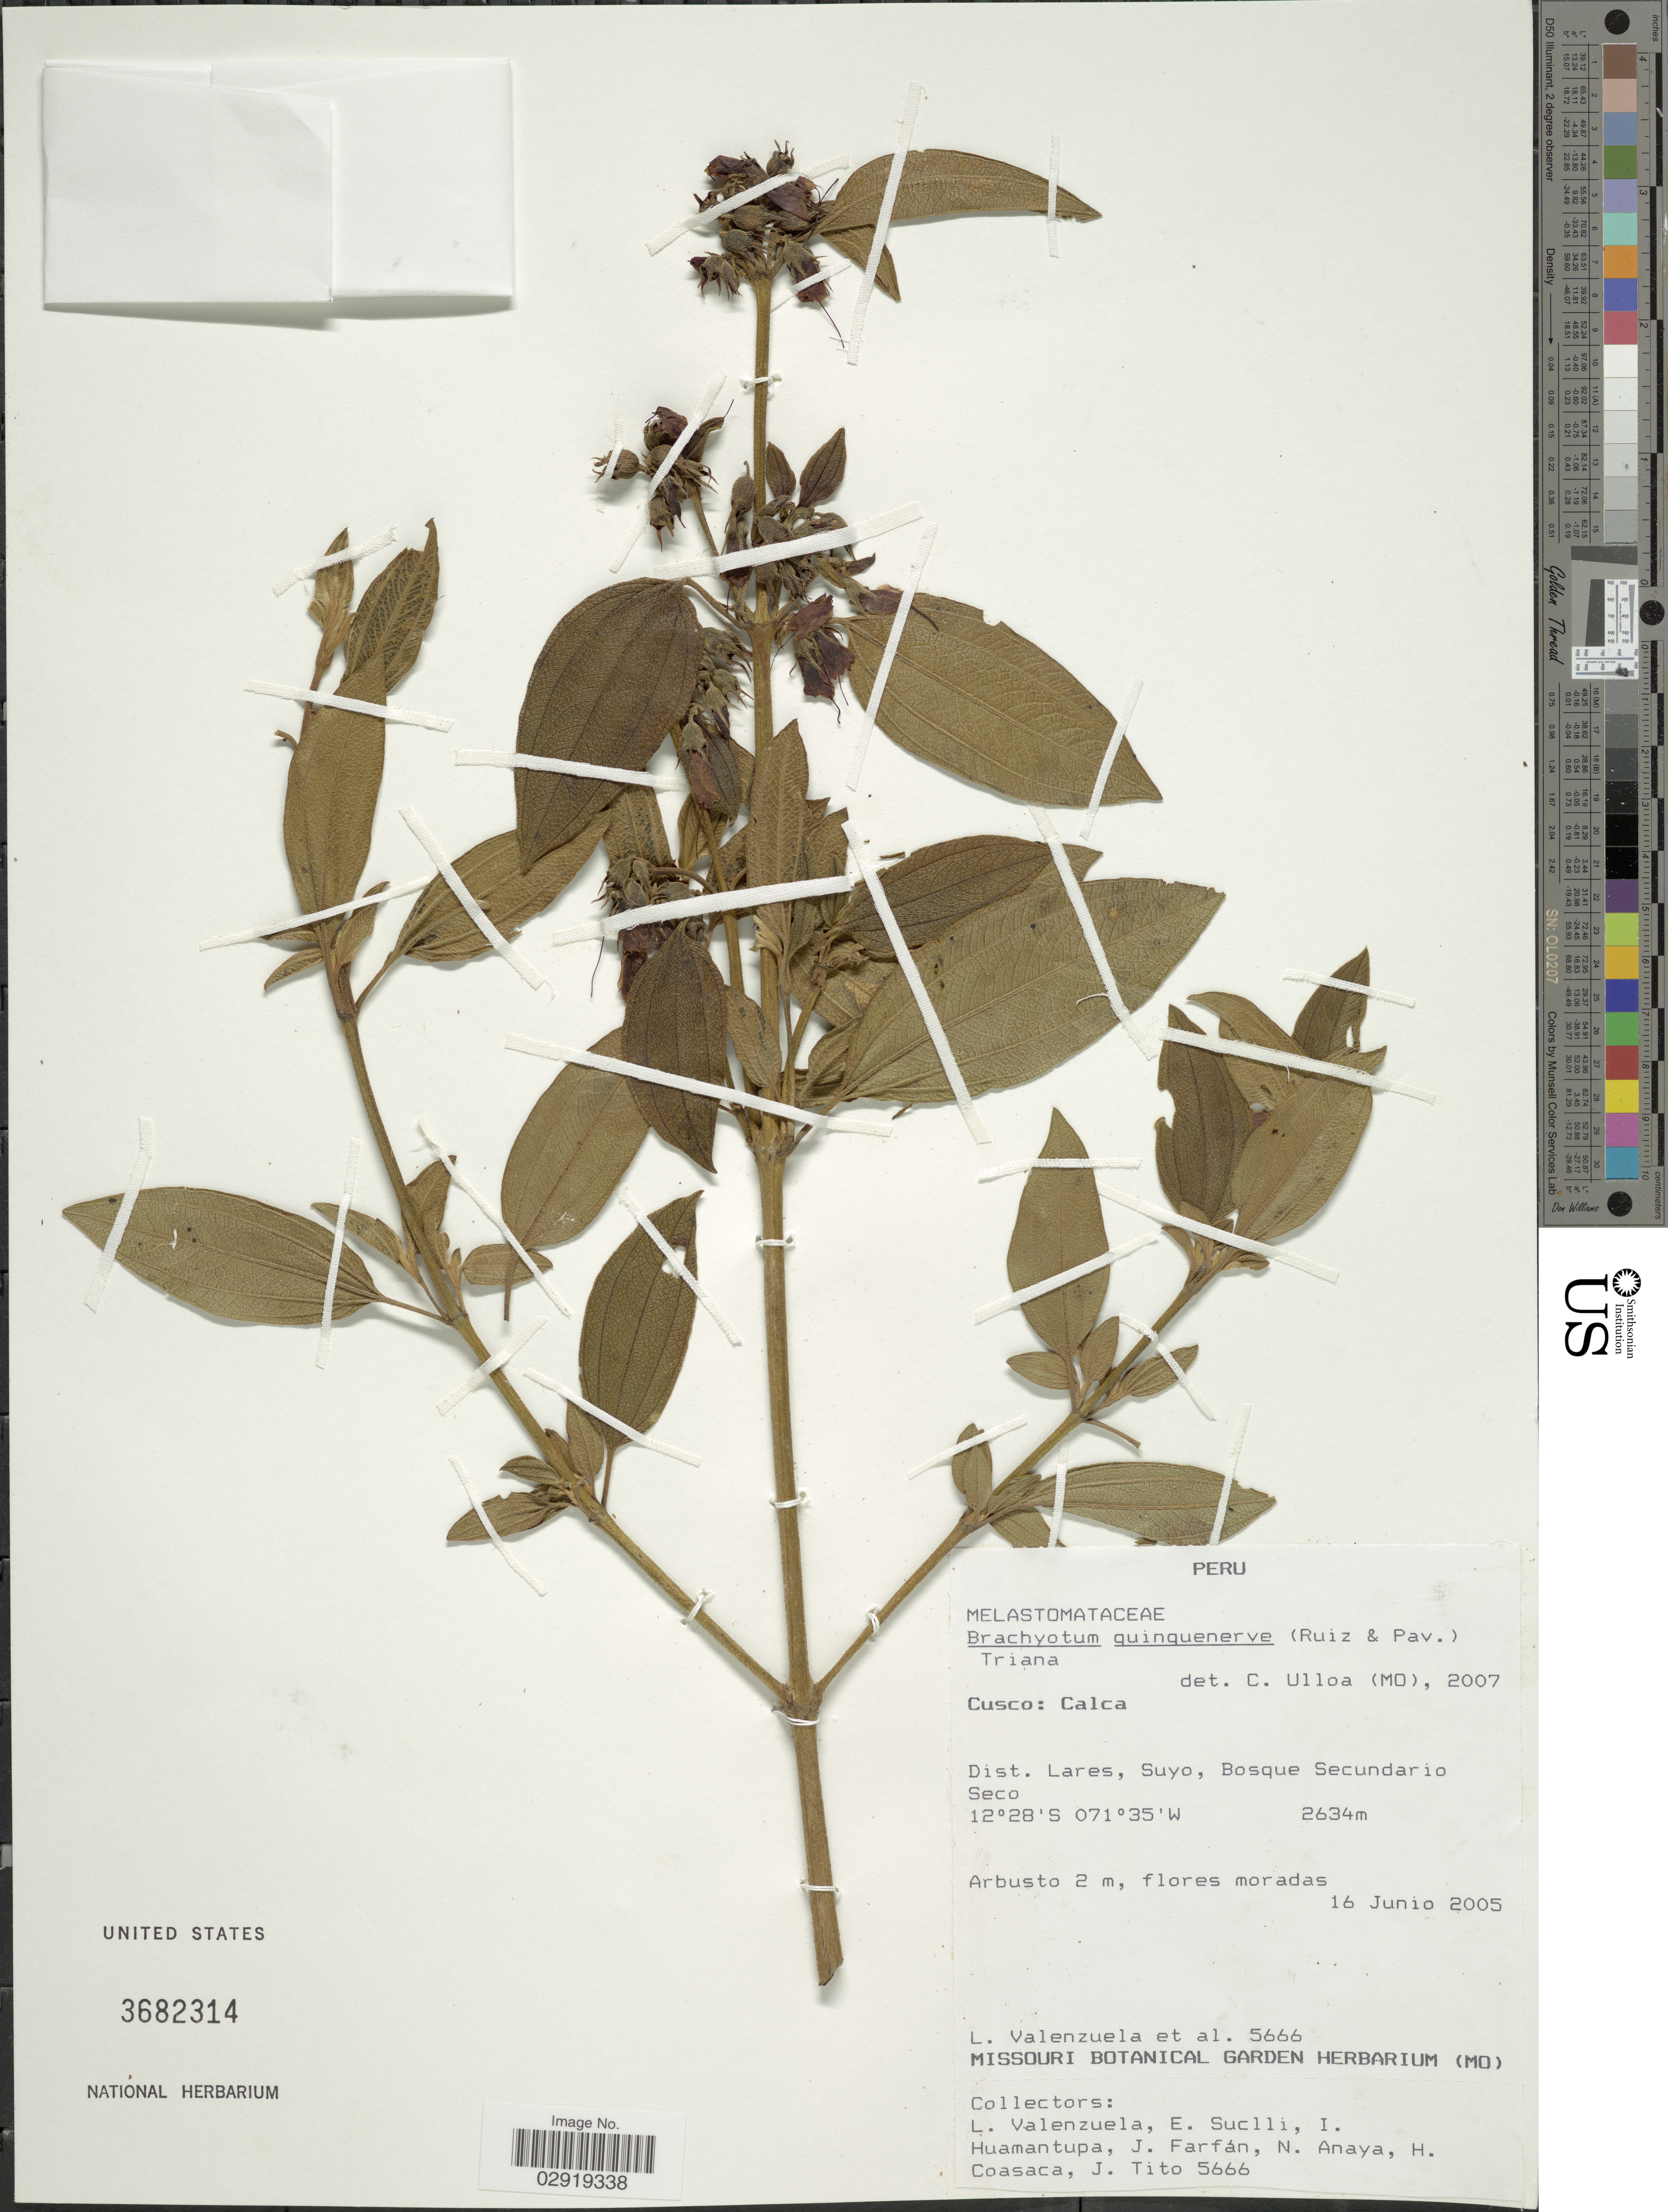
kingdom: Plantae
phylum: Tracheophyta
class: Magnoliopsida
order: Myrtales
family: Melastomataceae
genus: Brachyotum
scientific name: Brachyotum quinquenerve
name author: (Ruiz & Pav.) Triana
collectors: L. Valenzuela, E. Suclli, I. Huamantupa, J. Farfán & et al.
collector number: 5666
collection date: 2005-06-16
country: Peru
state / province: Cusco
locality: Calca. Dist. Lares, Suyo.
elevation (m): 2634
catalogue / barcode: US 3682314